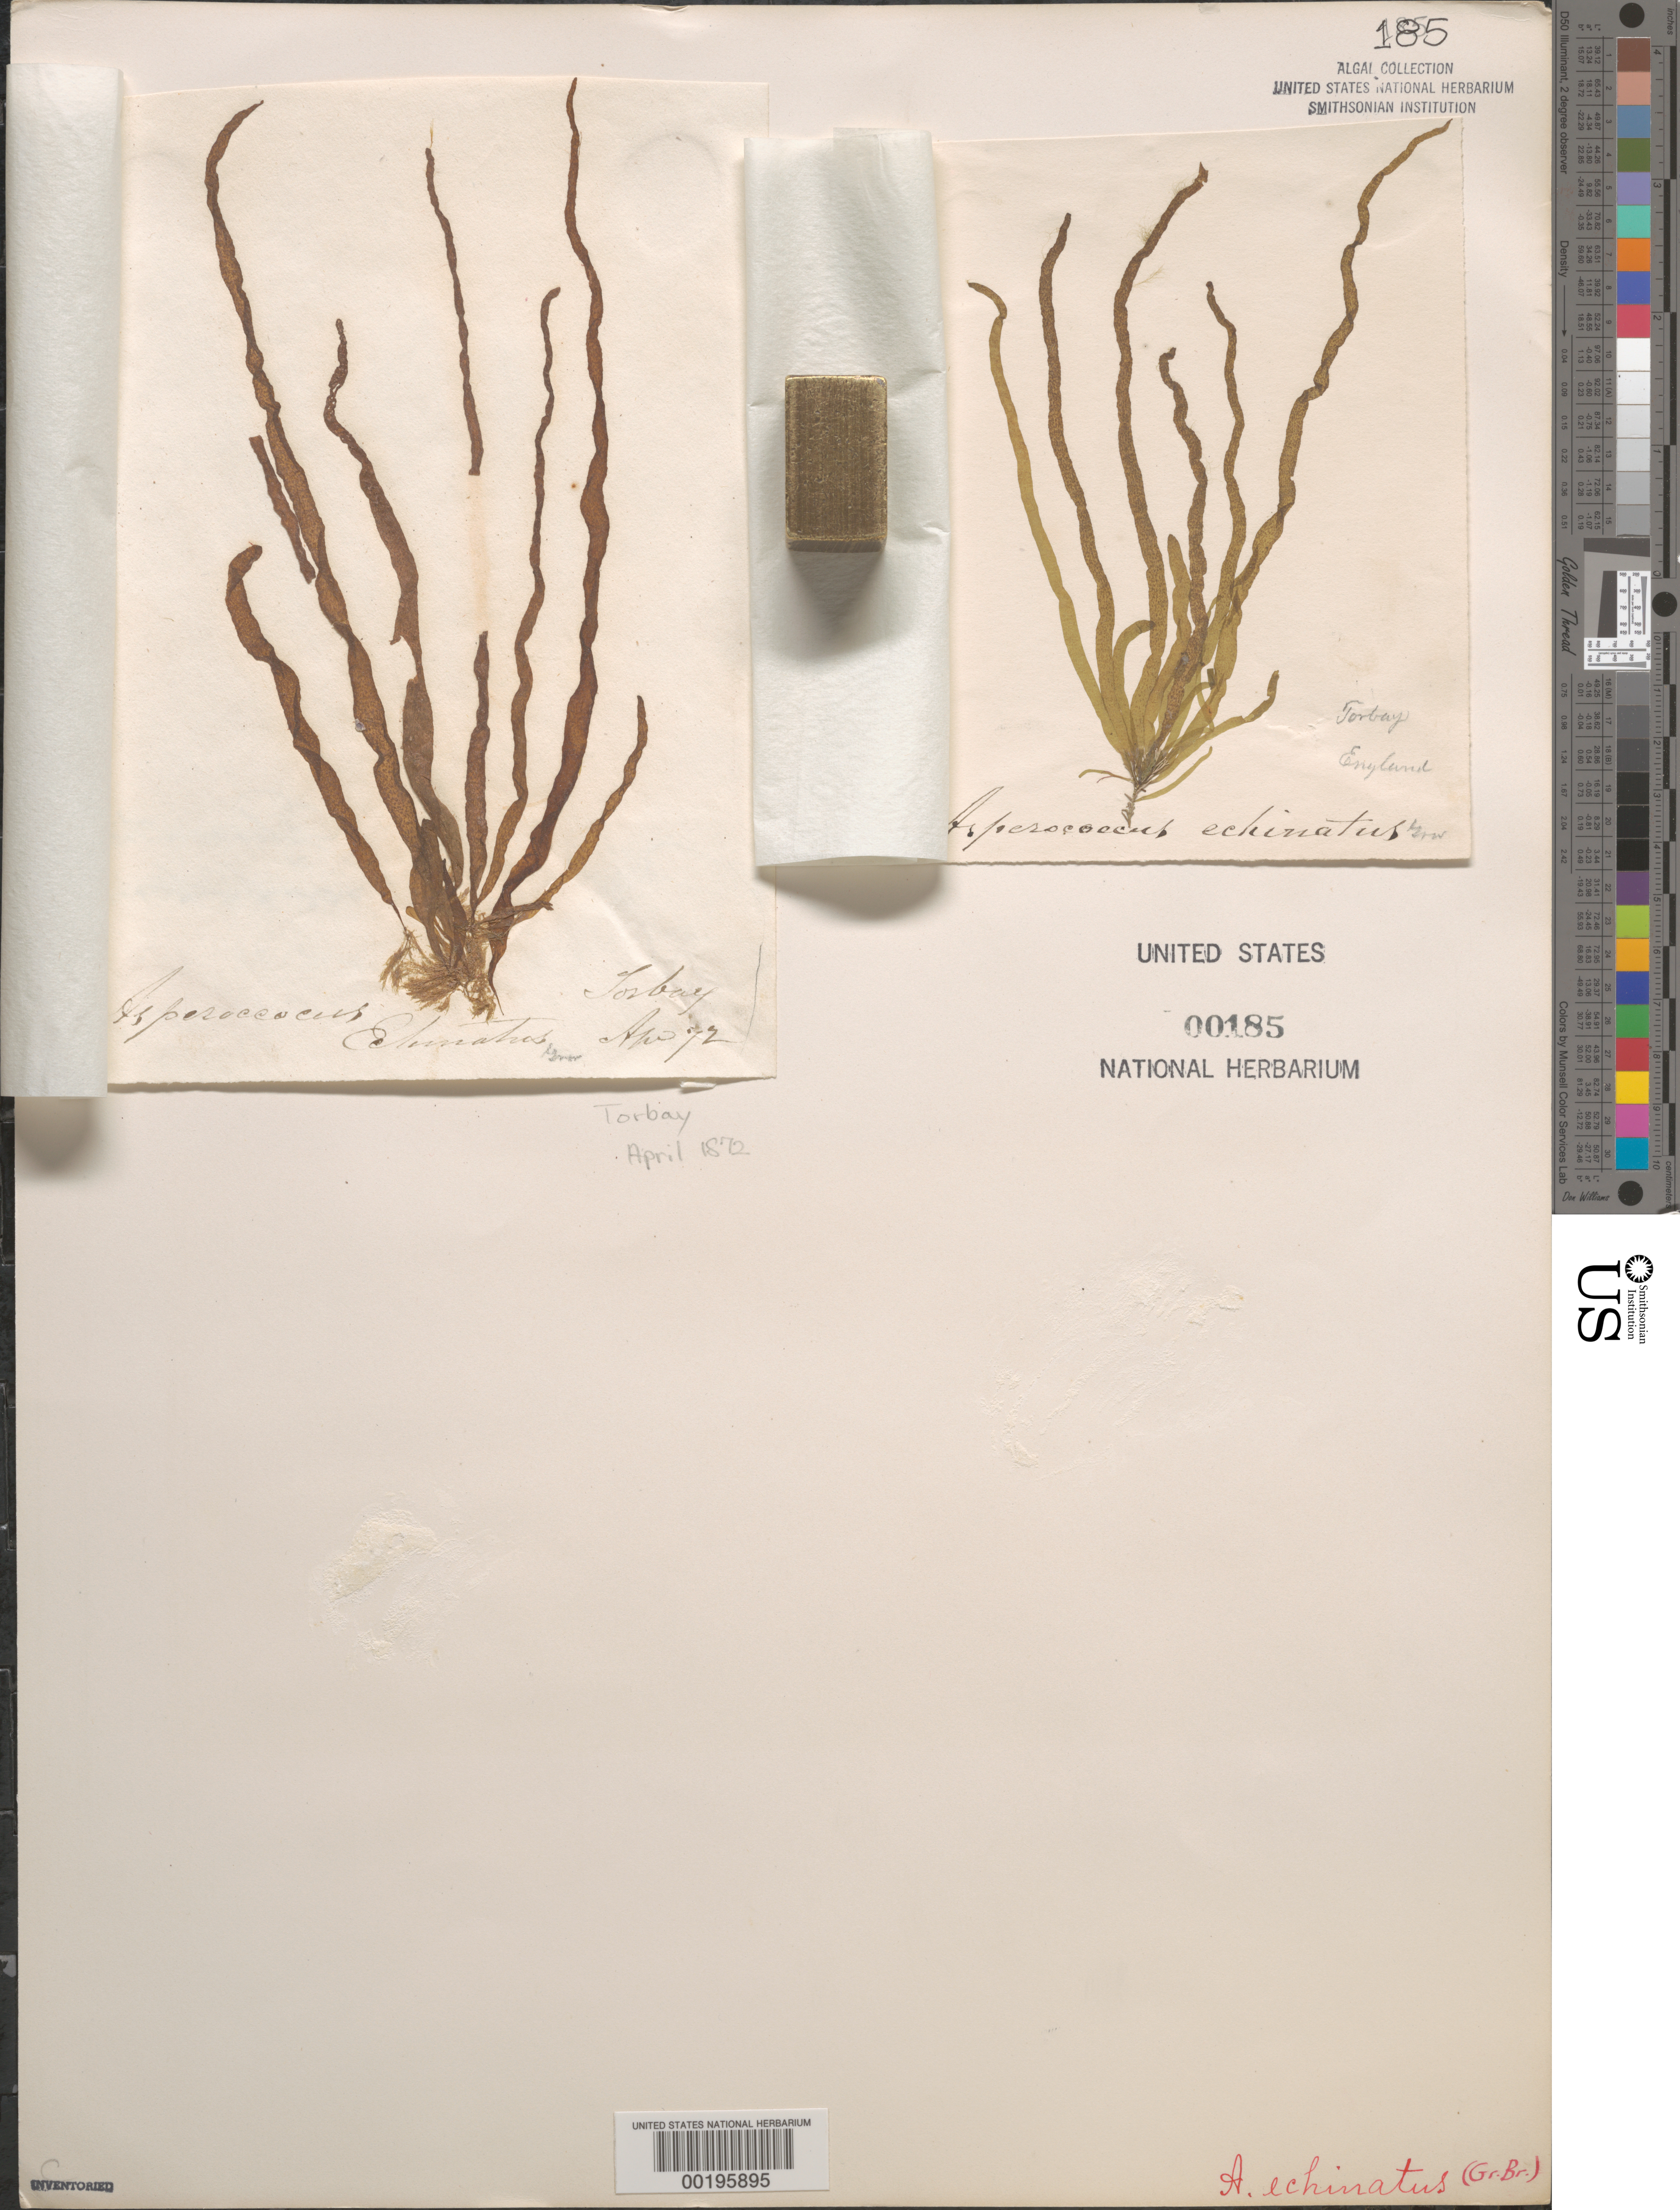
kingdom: Chromista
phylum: Ochrophyta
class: Phaeophyceae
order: Ectocarpales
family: Chordariaceae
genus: Asperococcus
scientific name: Asperococcus fistulosus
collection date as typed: Apr 1872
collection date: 1872-04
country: United Kingdom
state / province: England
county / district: Devon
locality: Torbay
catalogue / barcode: US 185